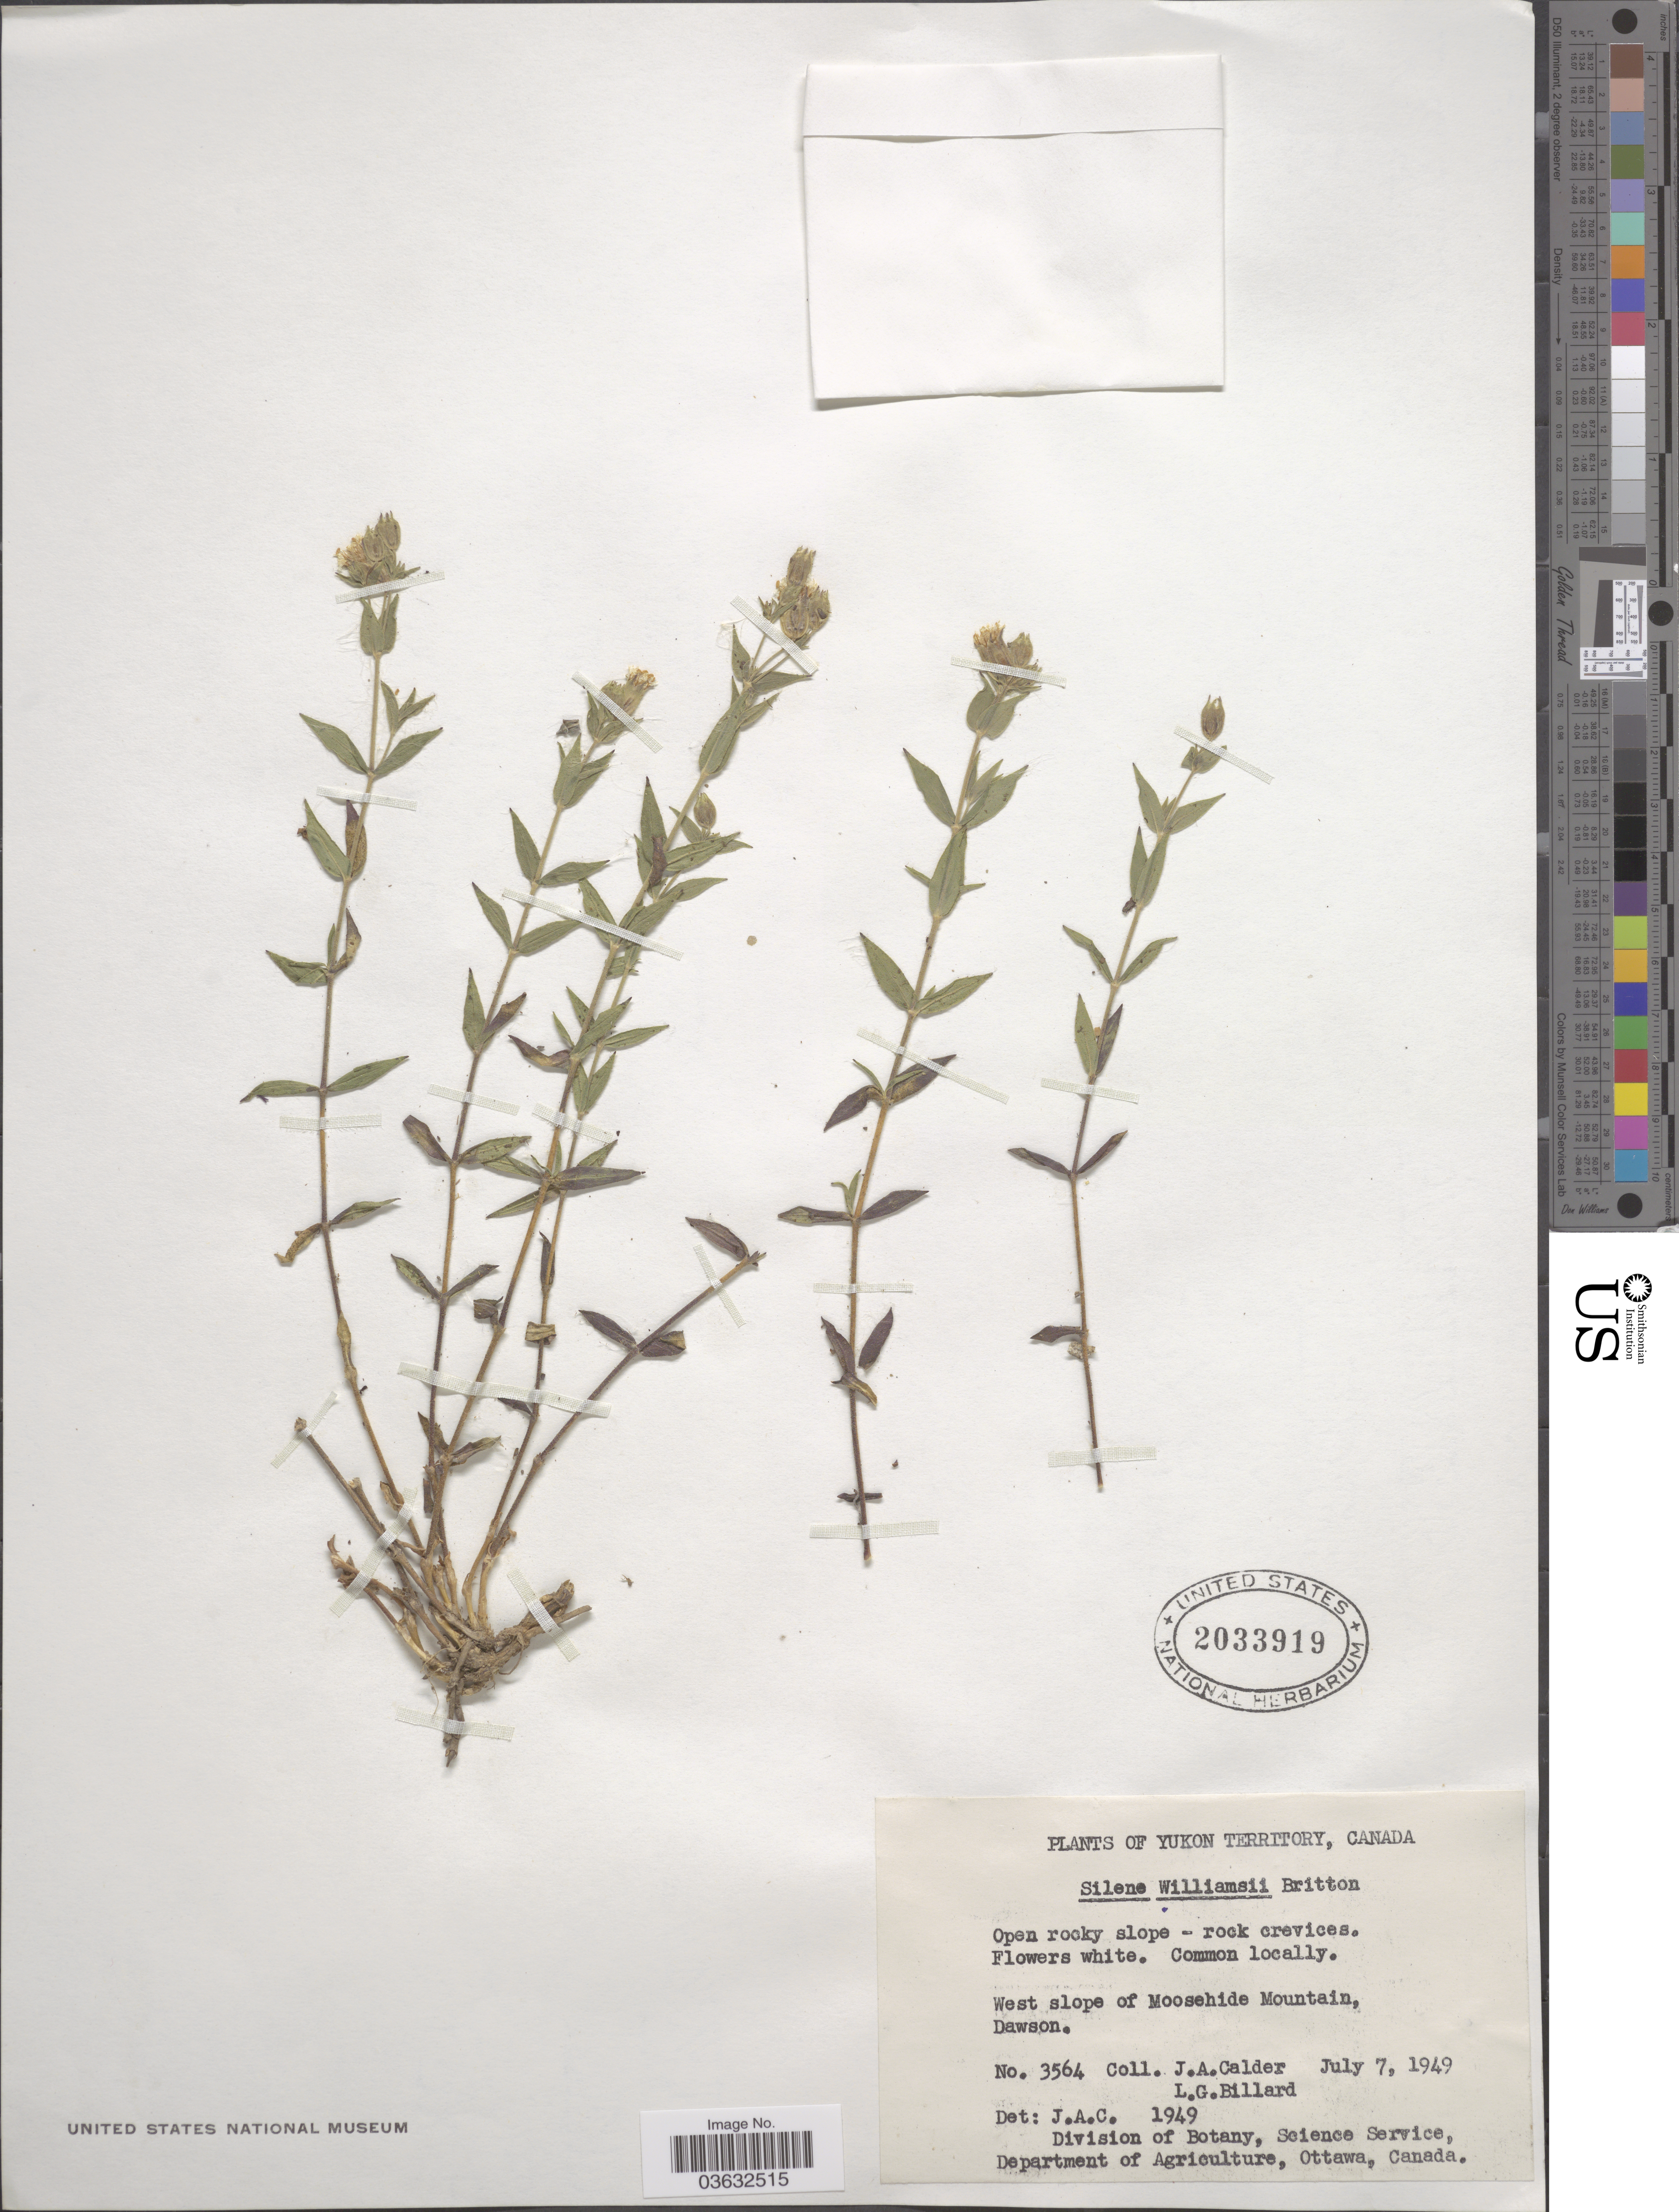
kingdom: Plantae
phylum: Tracheophyta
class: Magnoliopsida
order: Caryophyllales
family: Caryophyllaceae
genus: Silene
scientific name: Silene williamsii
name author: Britton in Britton & Rydb.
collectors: J. A. Calder & L. Billard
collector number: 3564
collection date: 1949-07-07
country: Canada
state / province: Yukon Territory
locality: West slope of Moosehide Mountain, Dawson.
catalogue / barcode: US 2033919